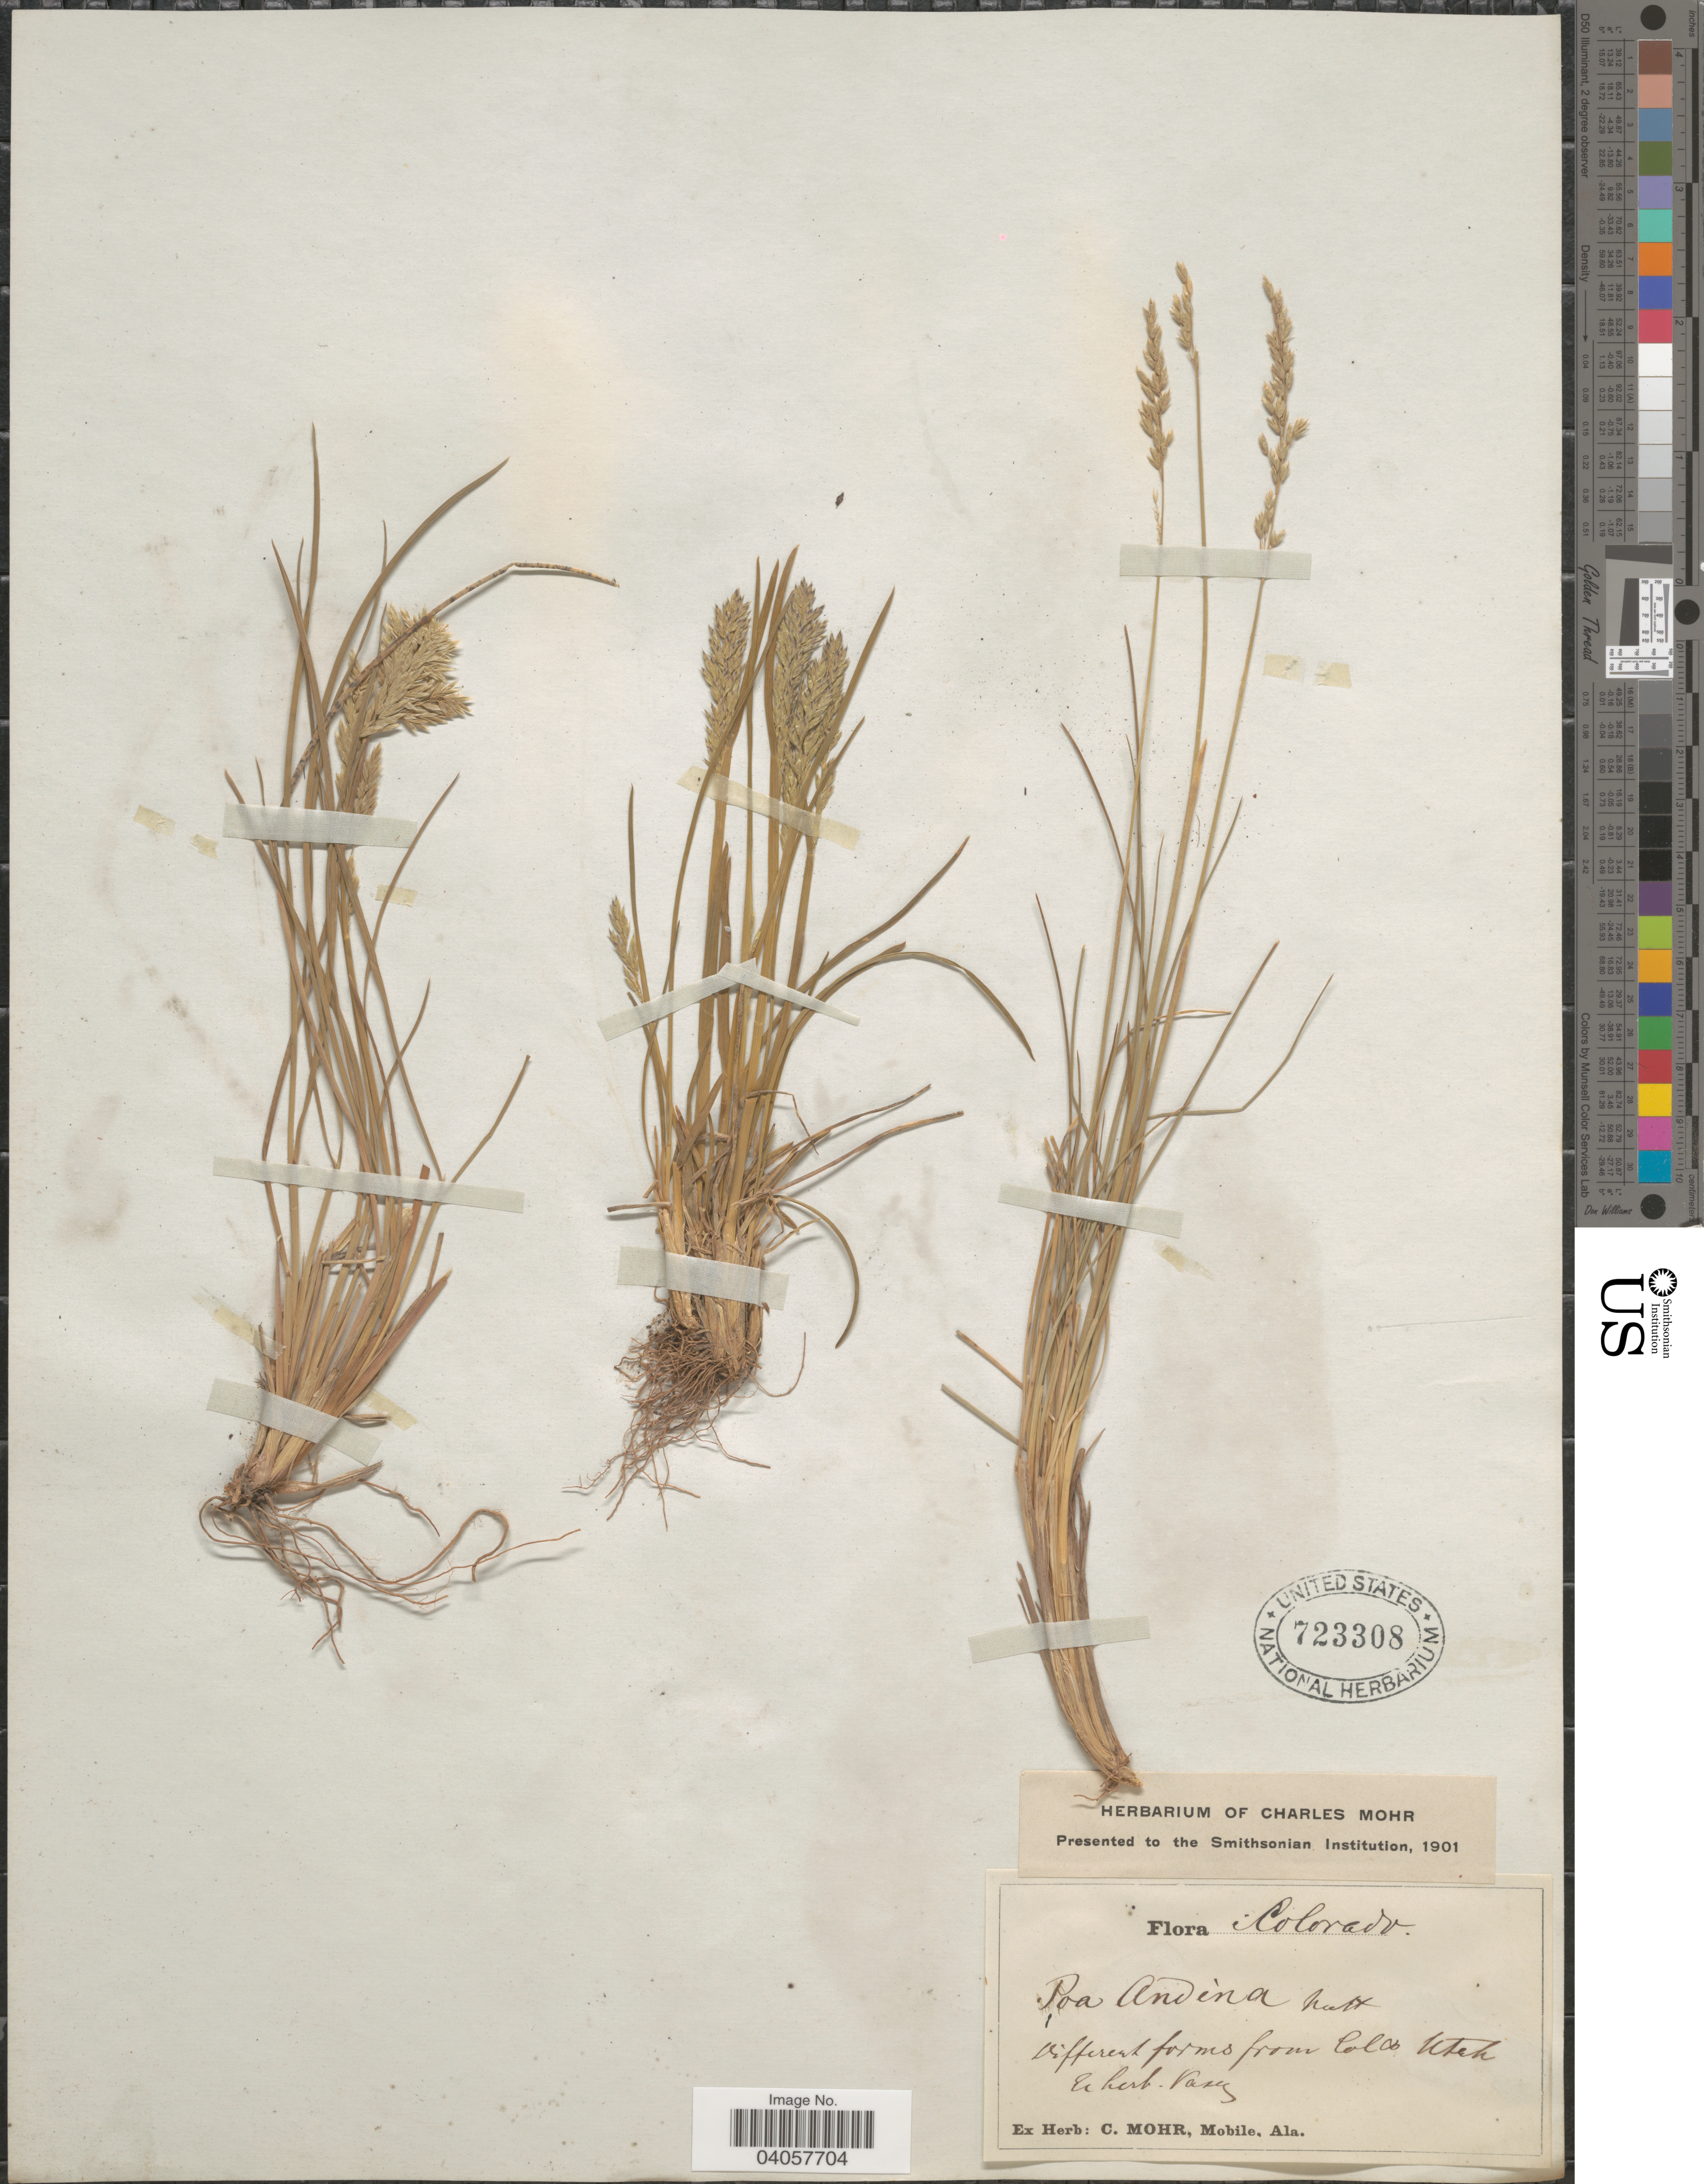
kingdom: Plantae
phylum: Tracheophyta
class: Liliopsida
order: Poales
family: Poaceae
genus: Poa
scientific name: Poa fendleriana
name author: (Steud.) Vasey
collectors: Ex herb. Vasey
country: United States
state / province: Colorado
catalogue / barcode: US 723308